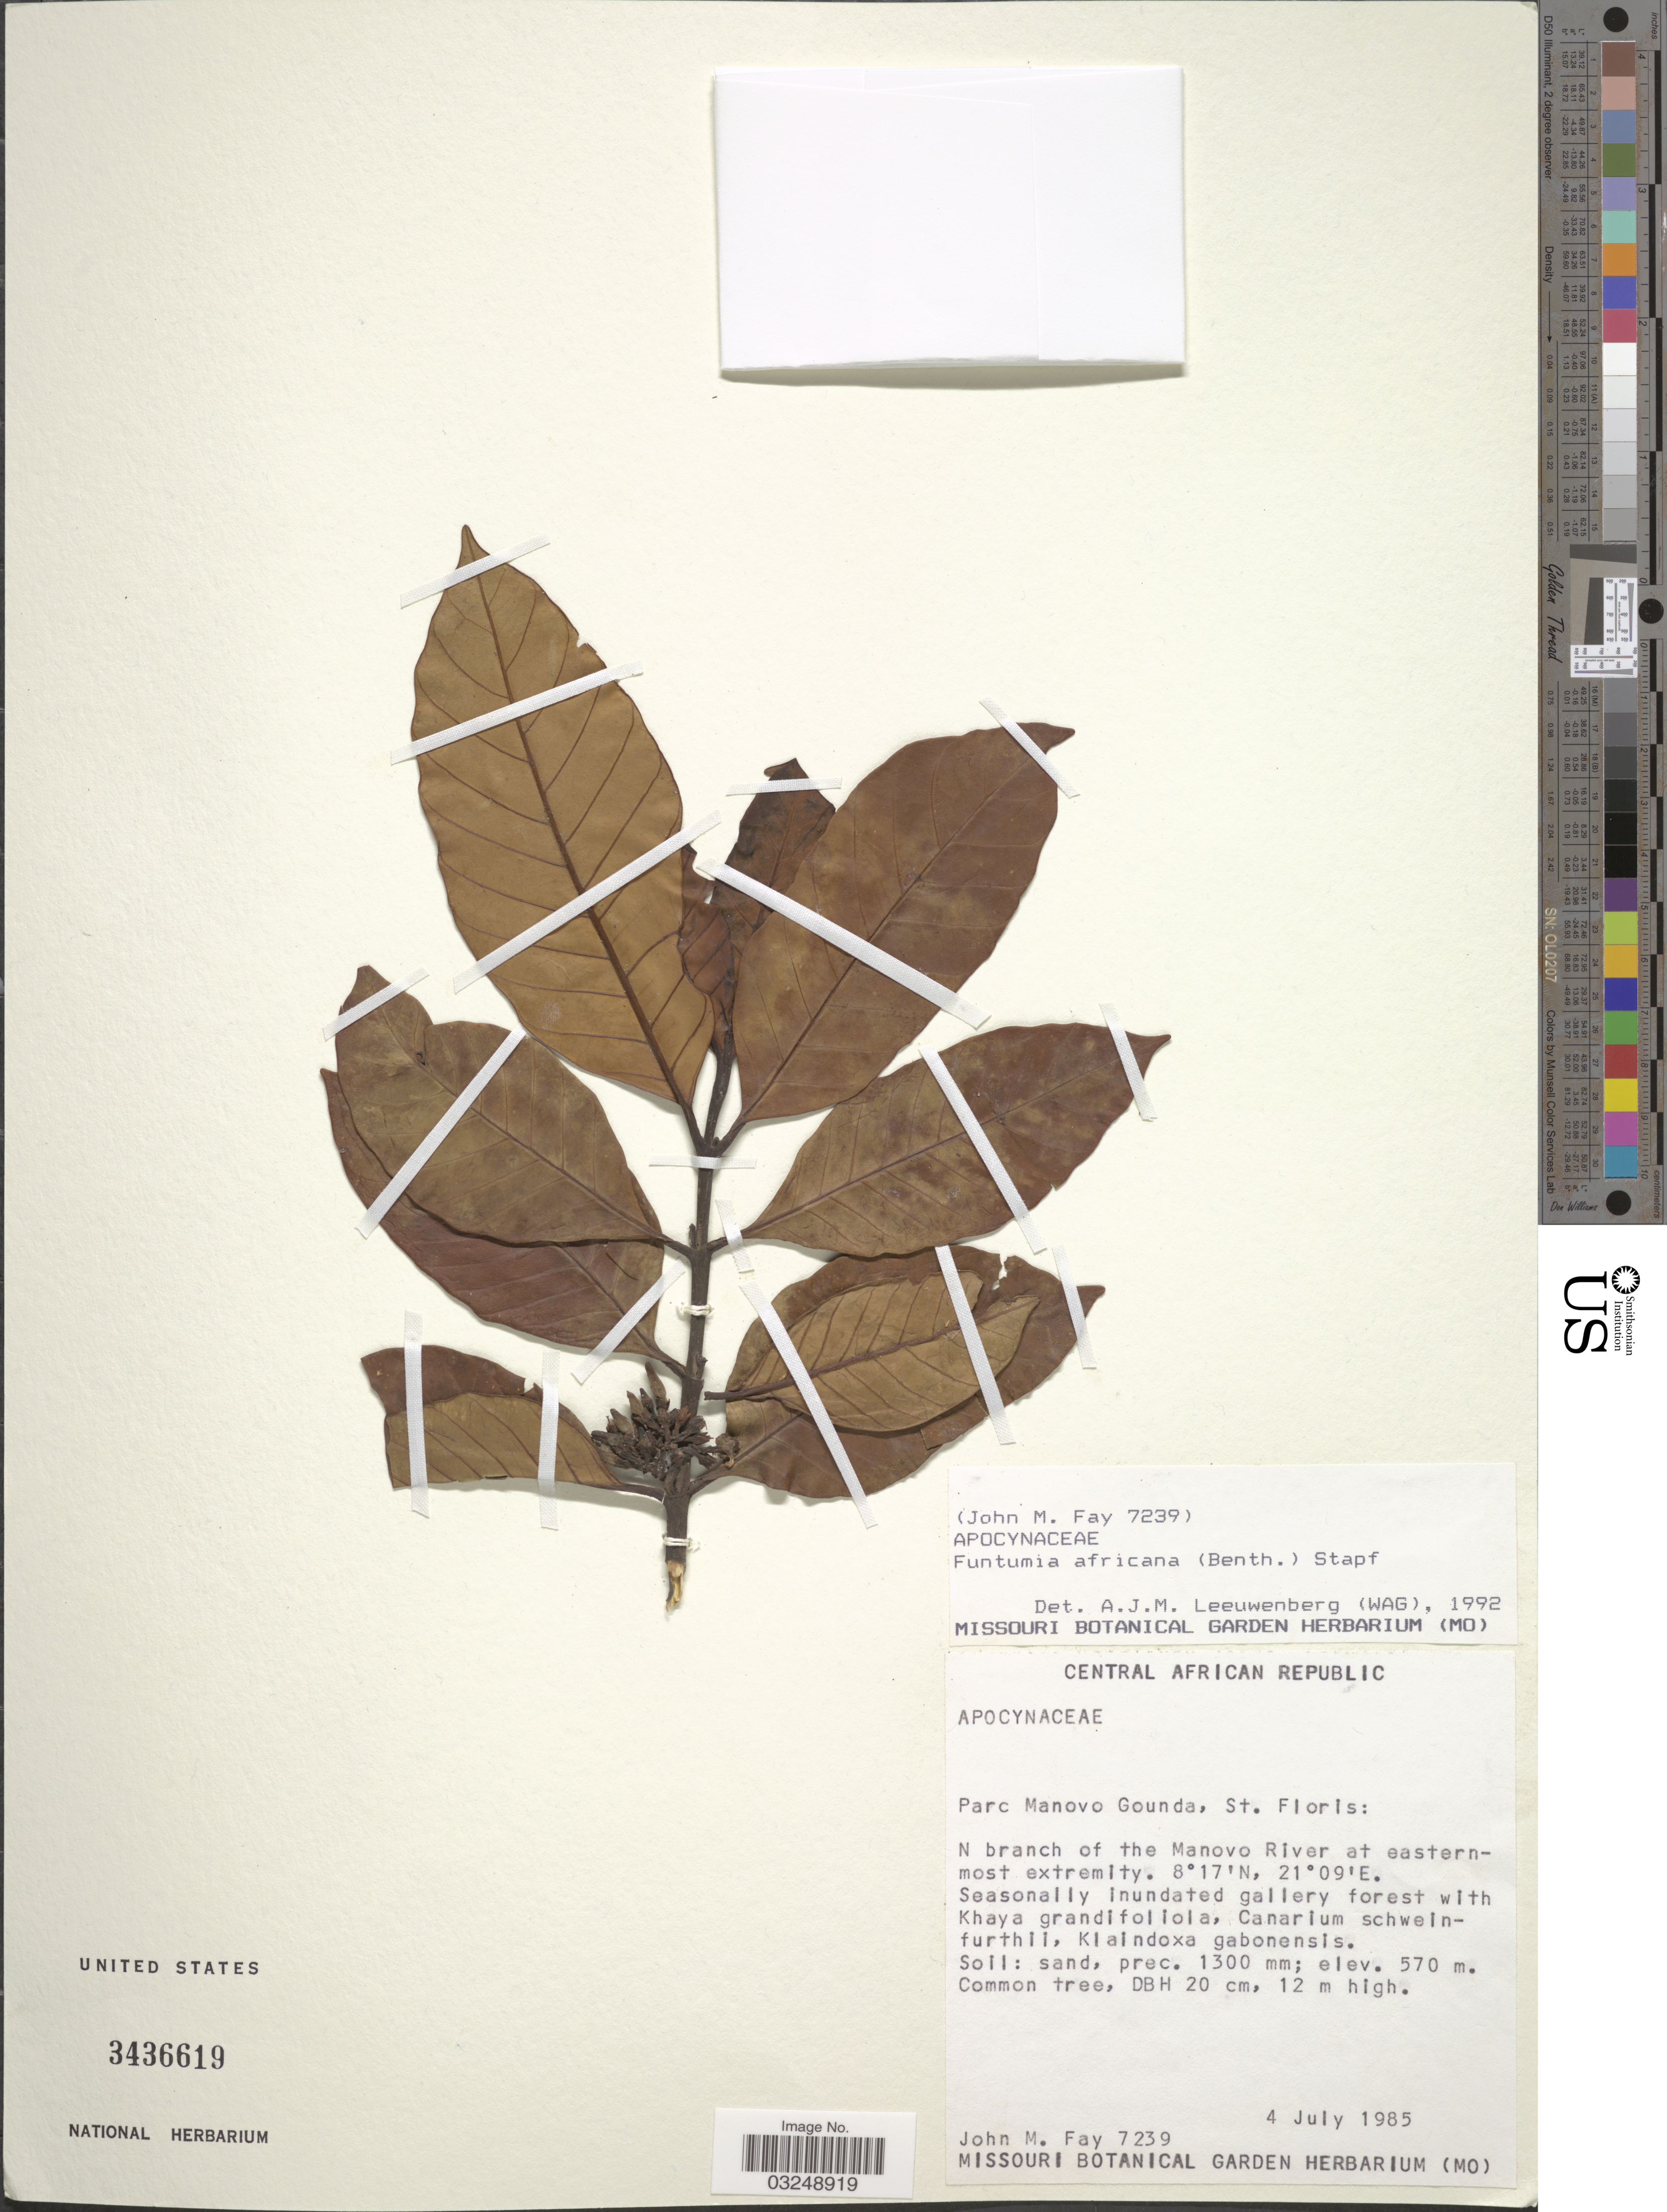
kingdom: Plantae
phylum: Tracheophyta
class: Magnoliopsida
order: Gentianales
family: Apocynaceae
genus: Funtumia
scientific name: Funtumia africana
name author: (Benth.) Stapf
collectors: J. M. Fay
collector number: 7239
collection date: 1985-07-04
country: Central African Republic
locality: Parc Manovo Gounda, St. Floris: N branch of the Manovo River at eastern-most extremity.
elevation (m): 570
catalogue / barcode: US 3436619